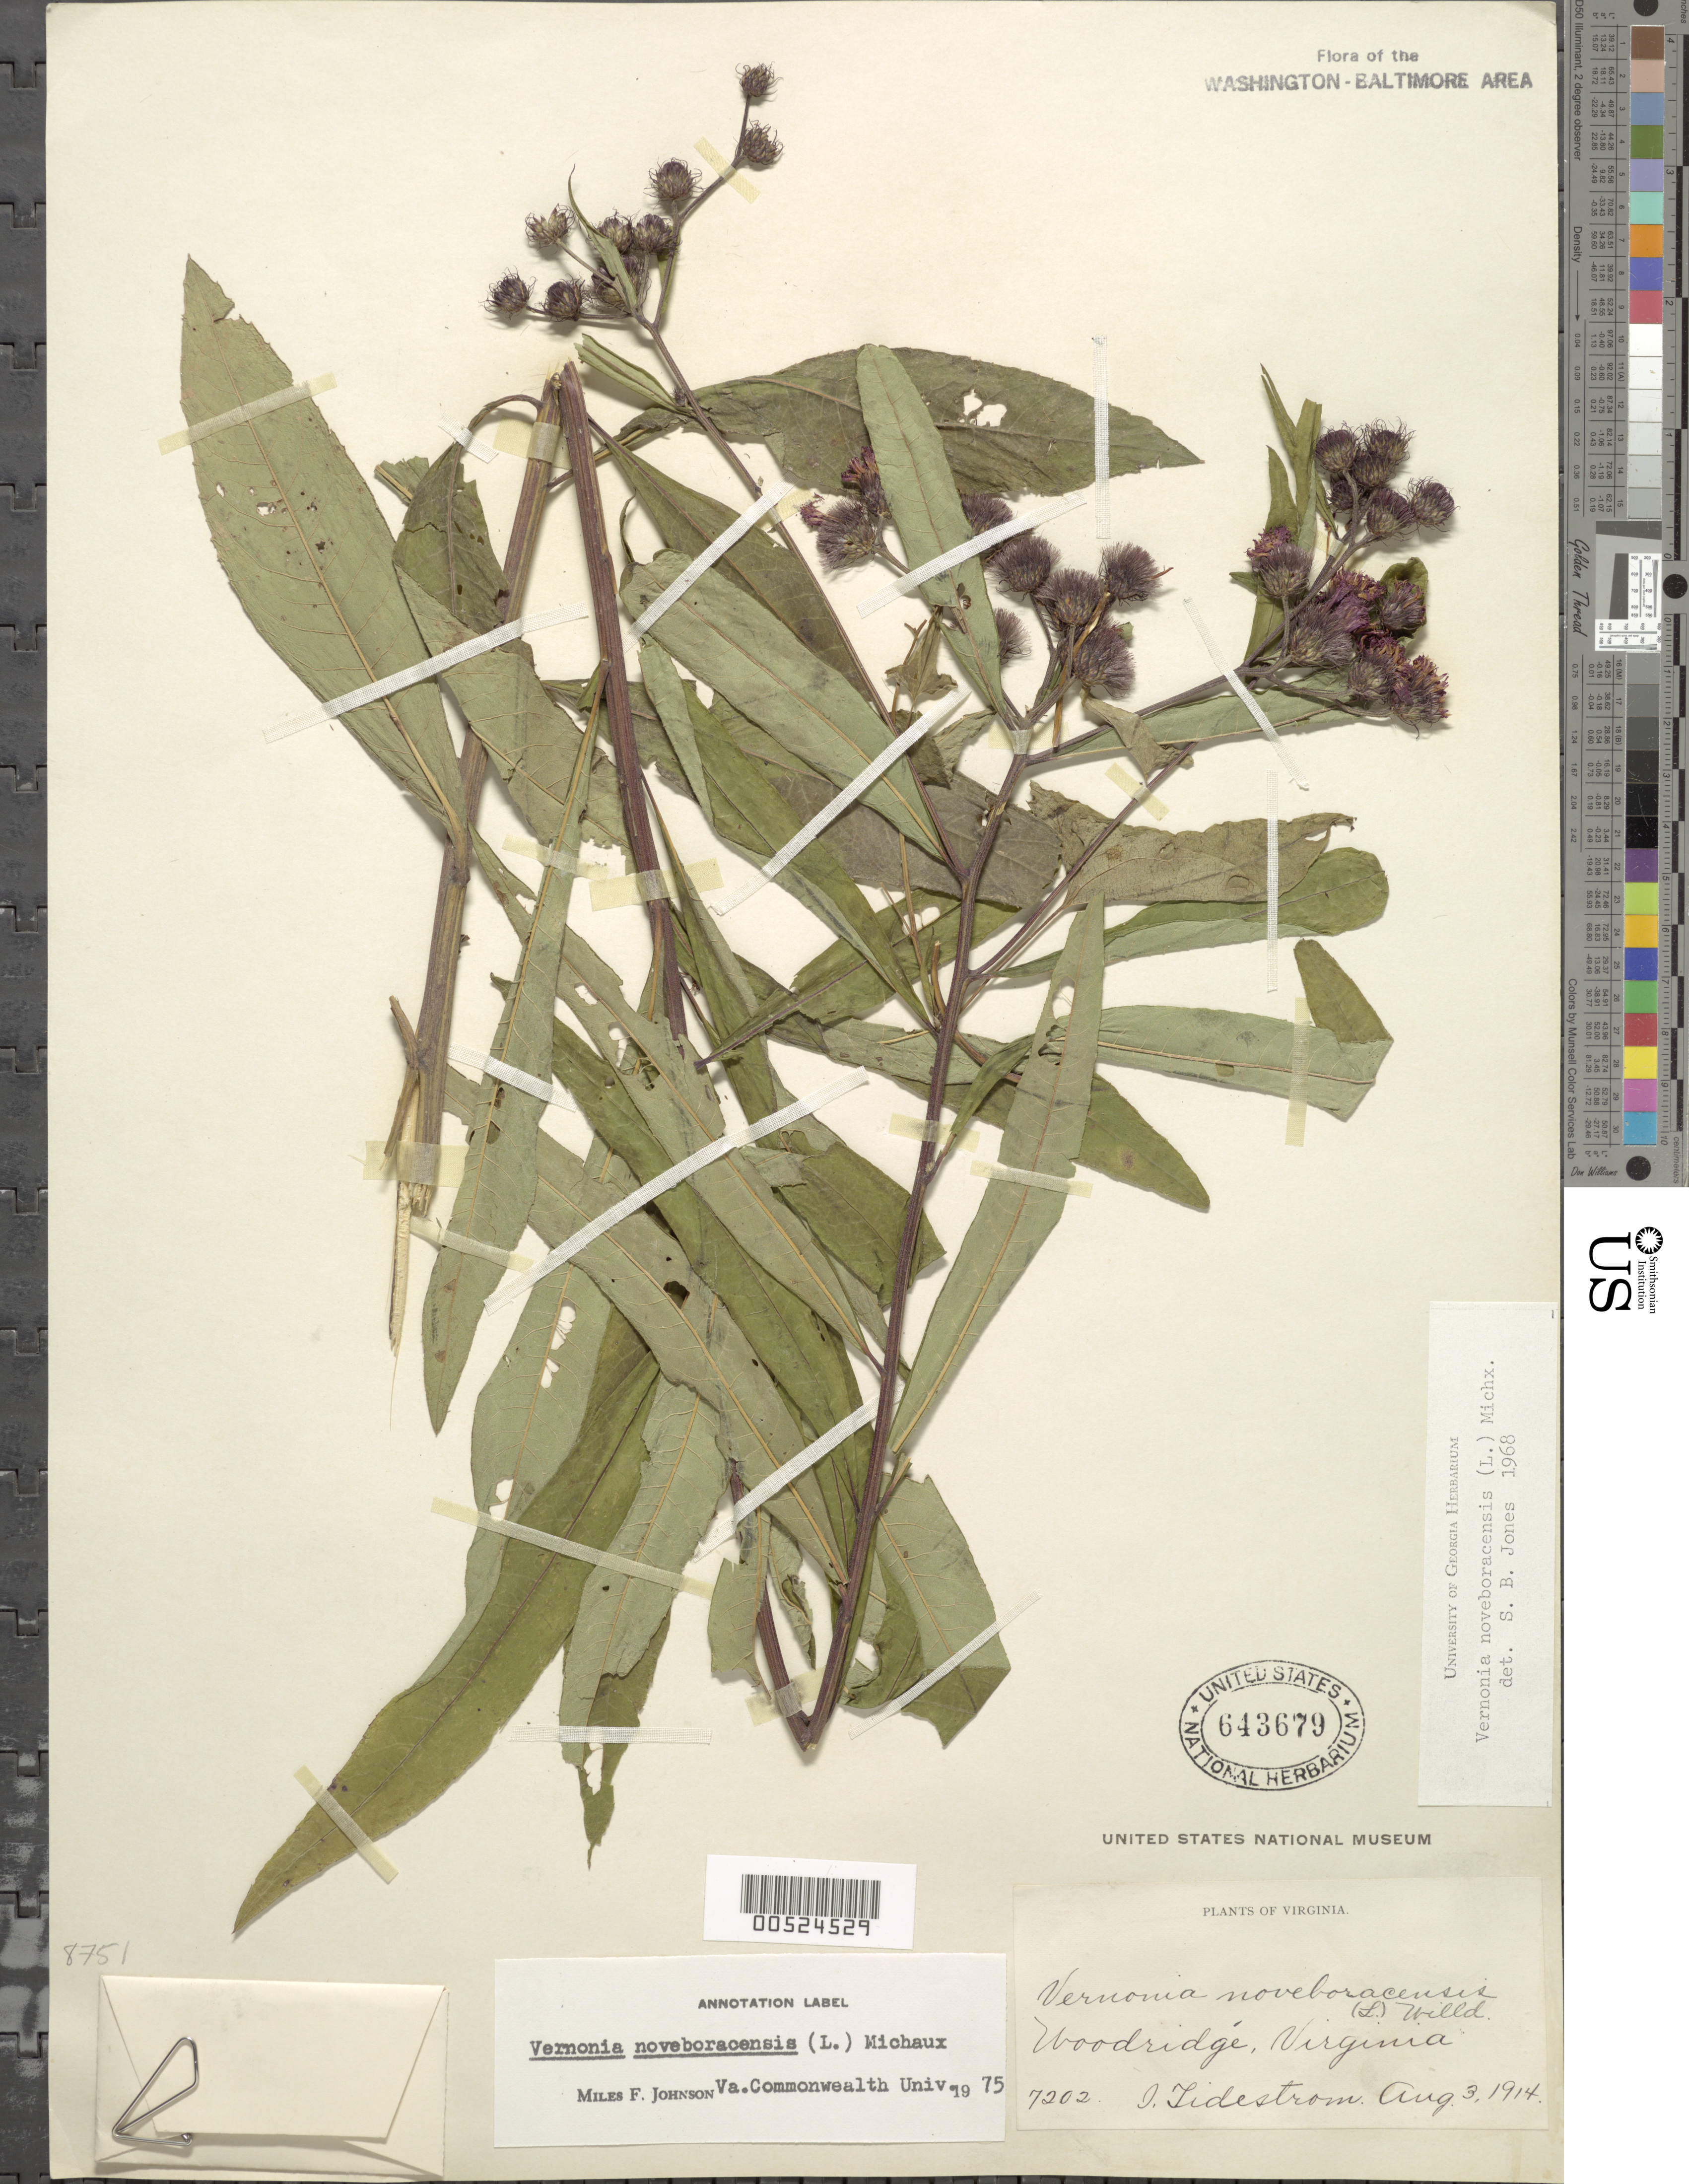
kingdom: Plantae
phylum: Tracheophyta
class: Magnoliopsida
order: Asterales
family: Asteraceae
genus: Vernonia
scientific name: Vernonia noveboracensis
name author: (L.) Michx.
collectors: I. F. Tidestrom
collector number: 7202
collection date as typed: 03 Aug 1914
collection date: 1914-08-03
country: United States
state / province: Virginia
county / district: Prince William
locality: Woodbridge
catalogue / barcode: US 643679